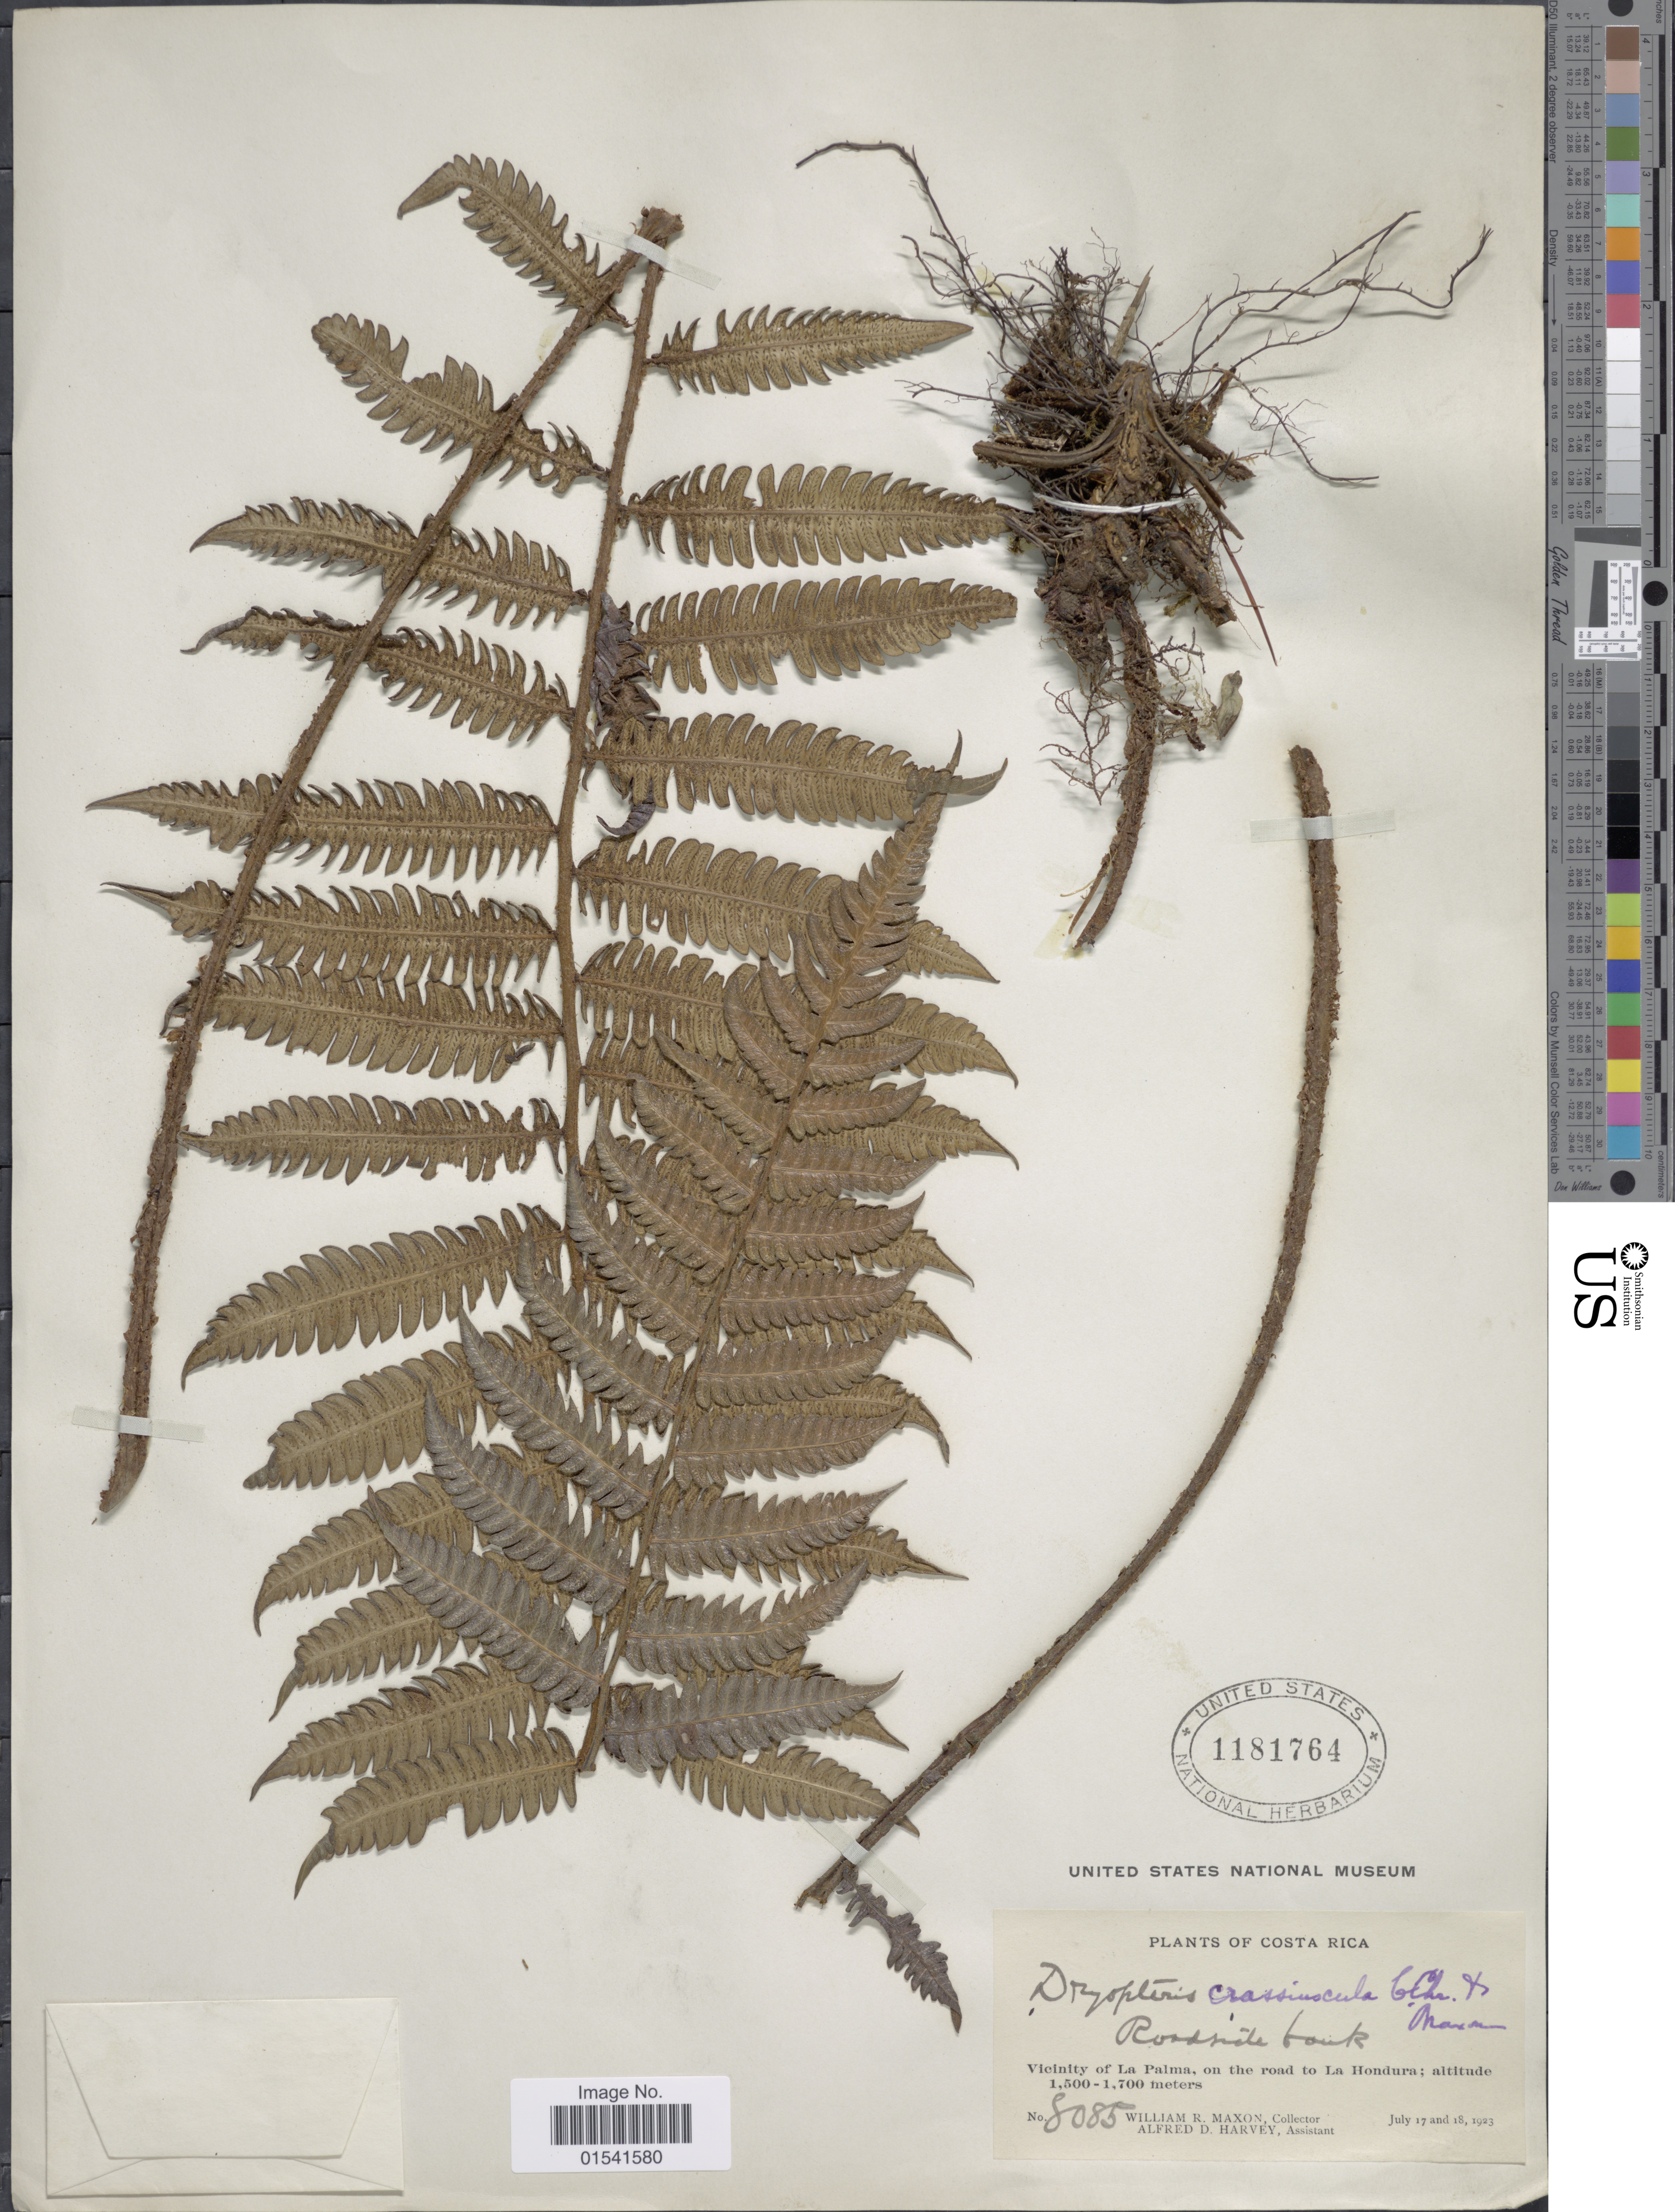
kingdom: Plantae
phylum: Tracheophyta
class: Polypodiopsida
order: Polypodiales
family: Thelypteridaceae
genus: Steiropteris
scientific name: Steiropteris crassiuscula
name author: Pic. Serm.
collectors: W. R. Maxon & A. D. Harvey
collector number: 8085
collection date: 1923-07-17/1923-07-18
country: Costa Rica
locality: Vicinity of La Palma, on the road to La Hondura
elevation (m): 1500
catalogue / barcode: US 1181764